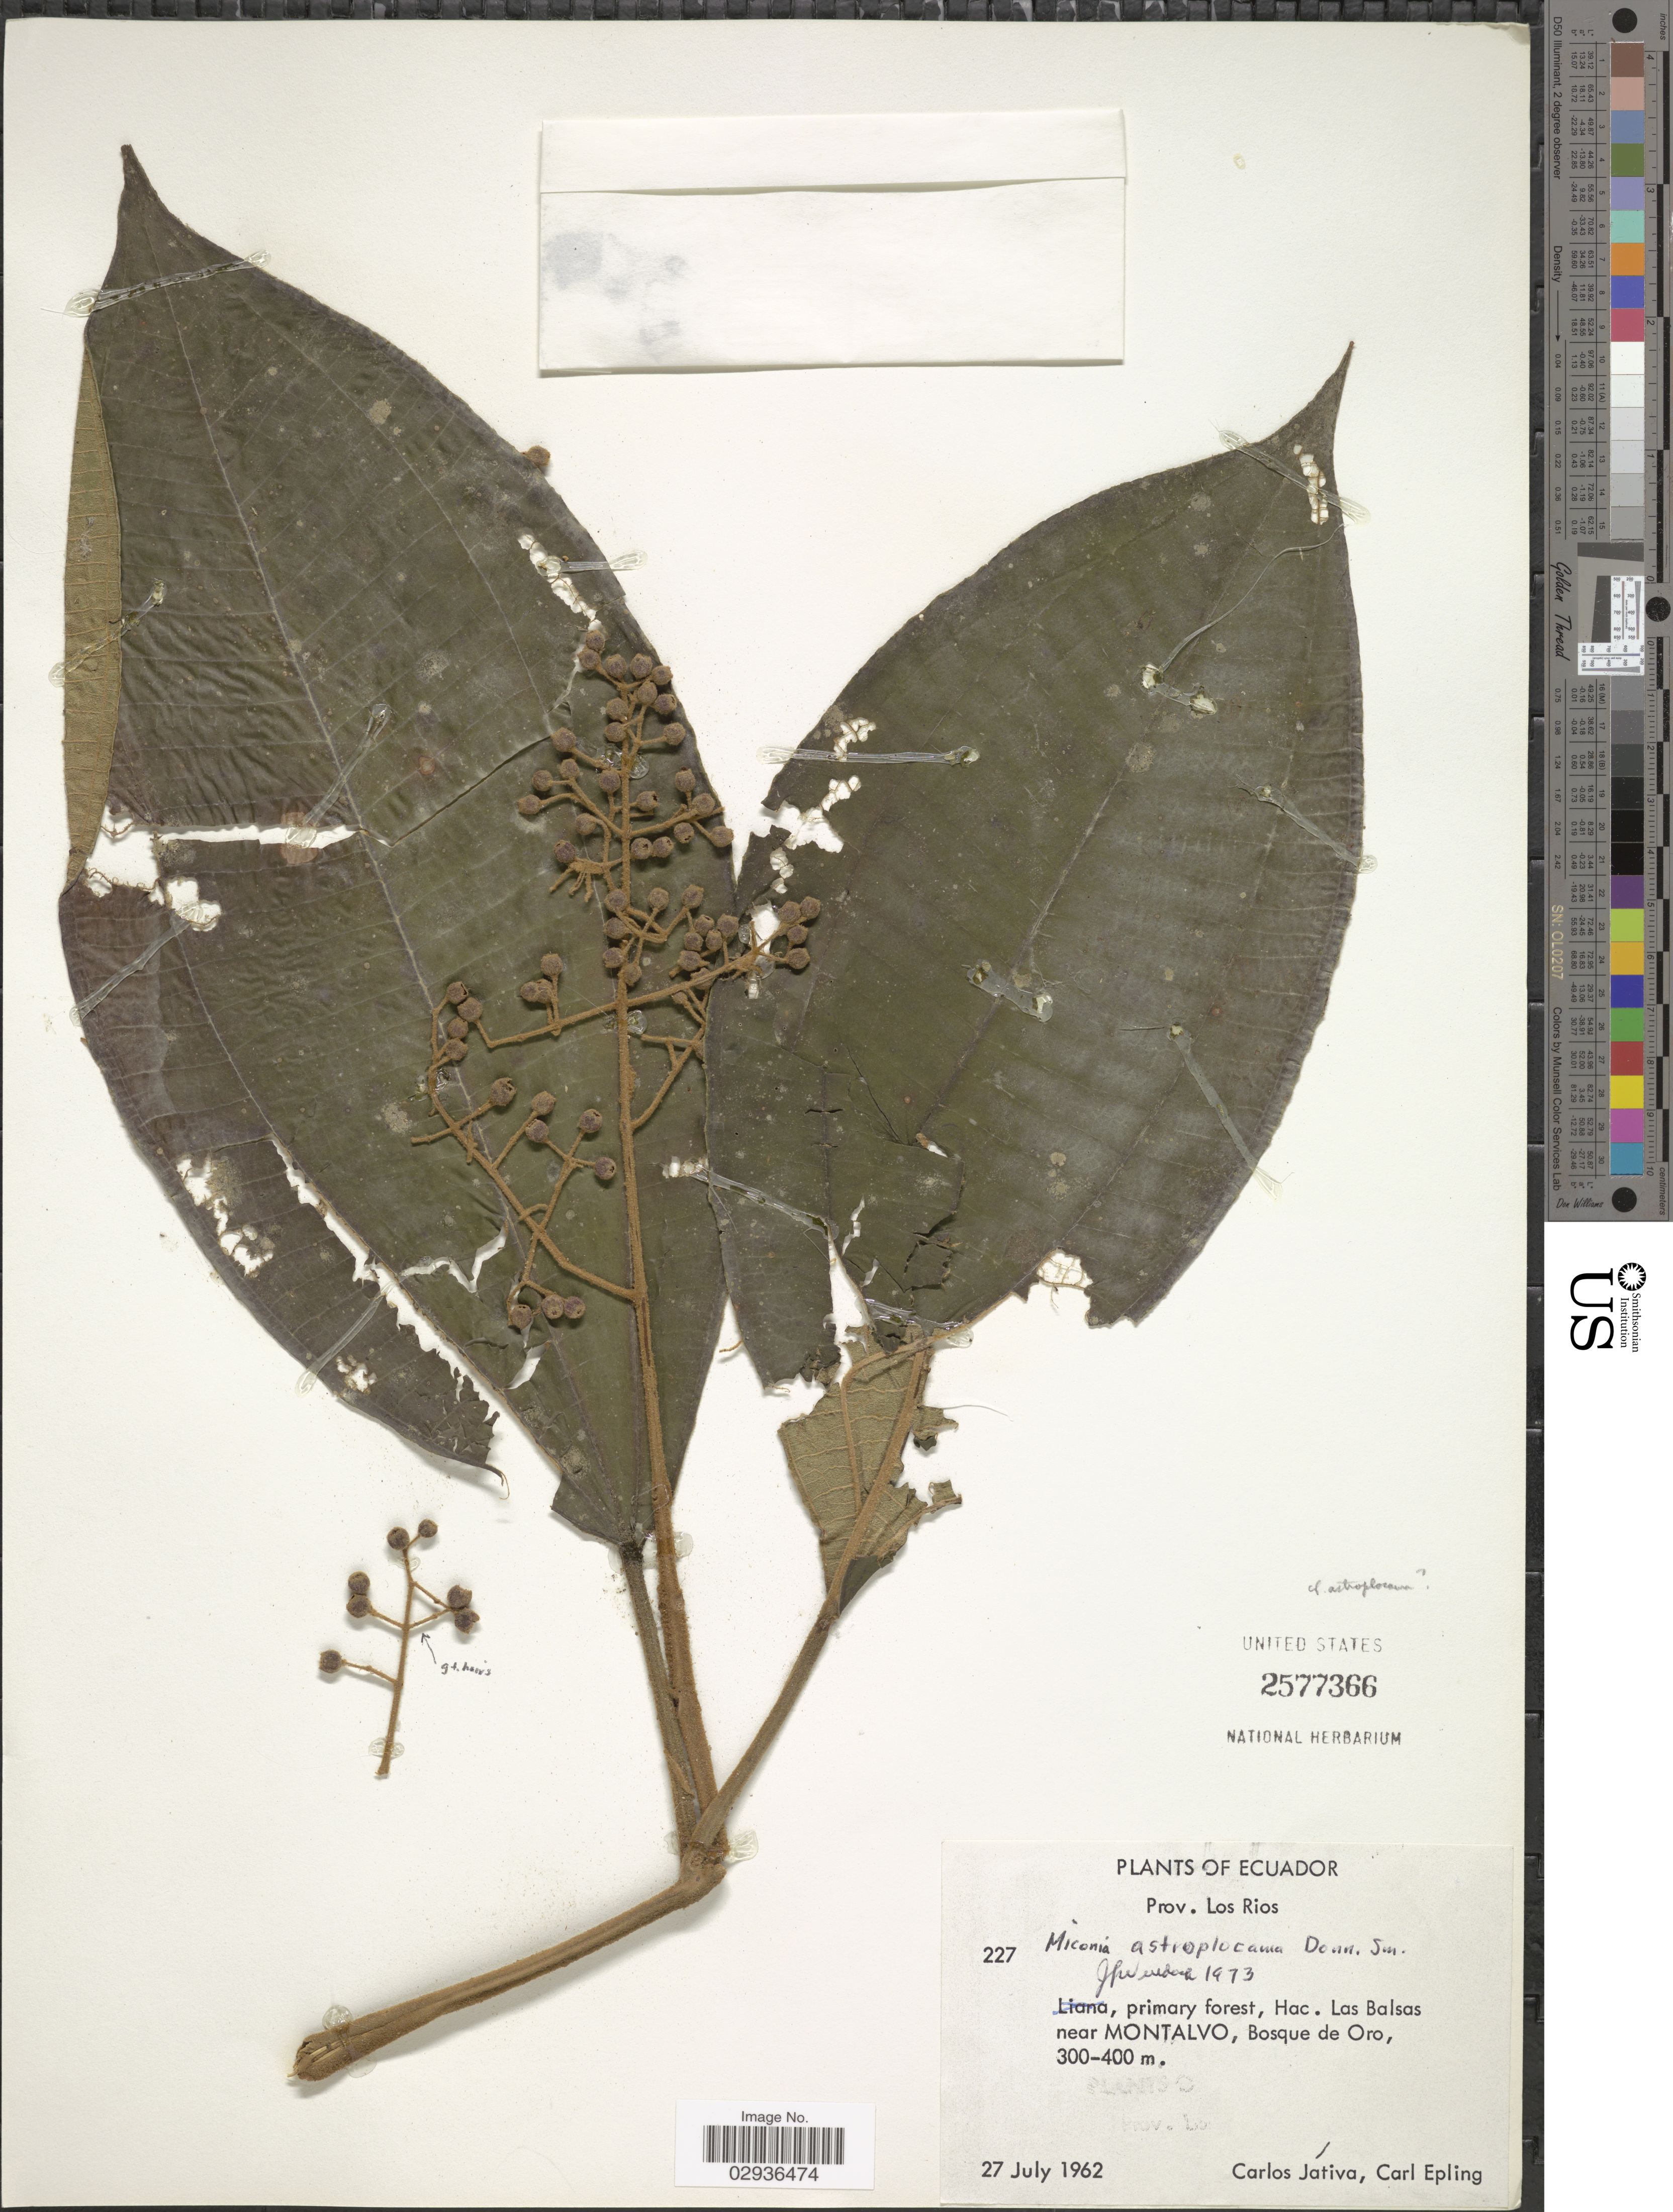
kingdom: Plantae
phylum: Tracheophyta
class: Magnoliopsida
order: Myrtales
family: Melastomataceae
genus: Miconia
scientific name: Miconia astroplocama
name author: Donn. Sm.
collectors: C. D. Játiva & C. C. Epling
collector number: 227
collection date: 1962-07-27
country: Ecuador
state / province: Los Ríos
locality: Las Balsas near Montalvo, Bosque de Oro.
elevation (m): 300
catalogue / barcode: US 2577366